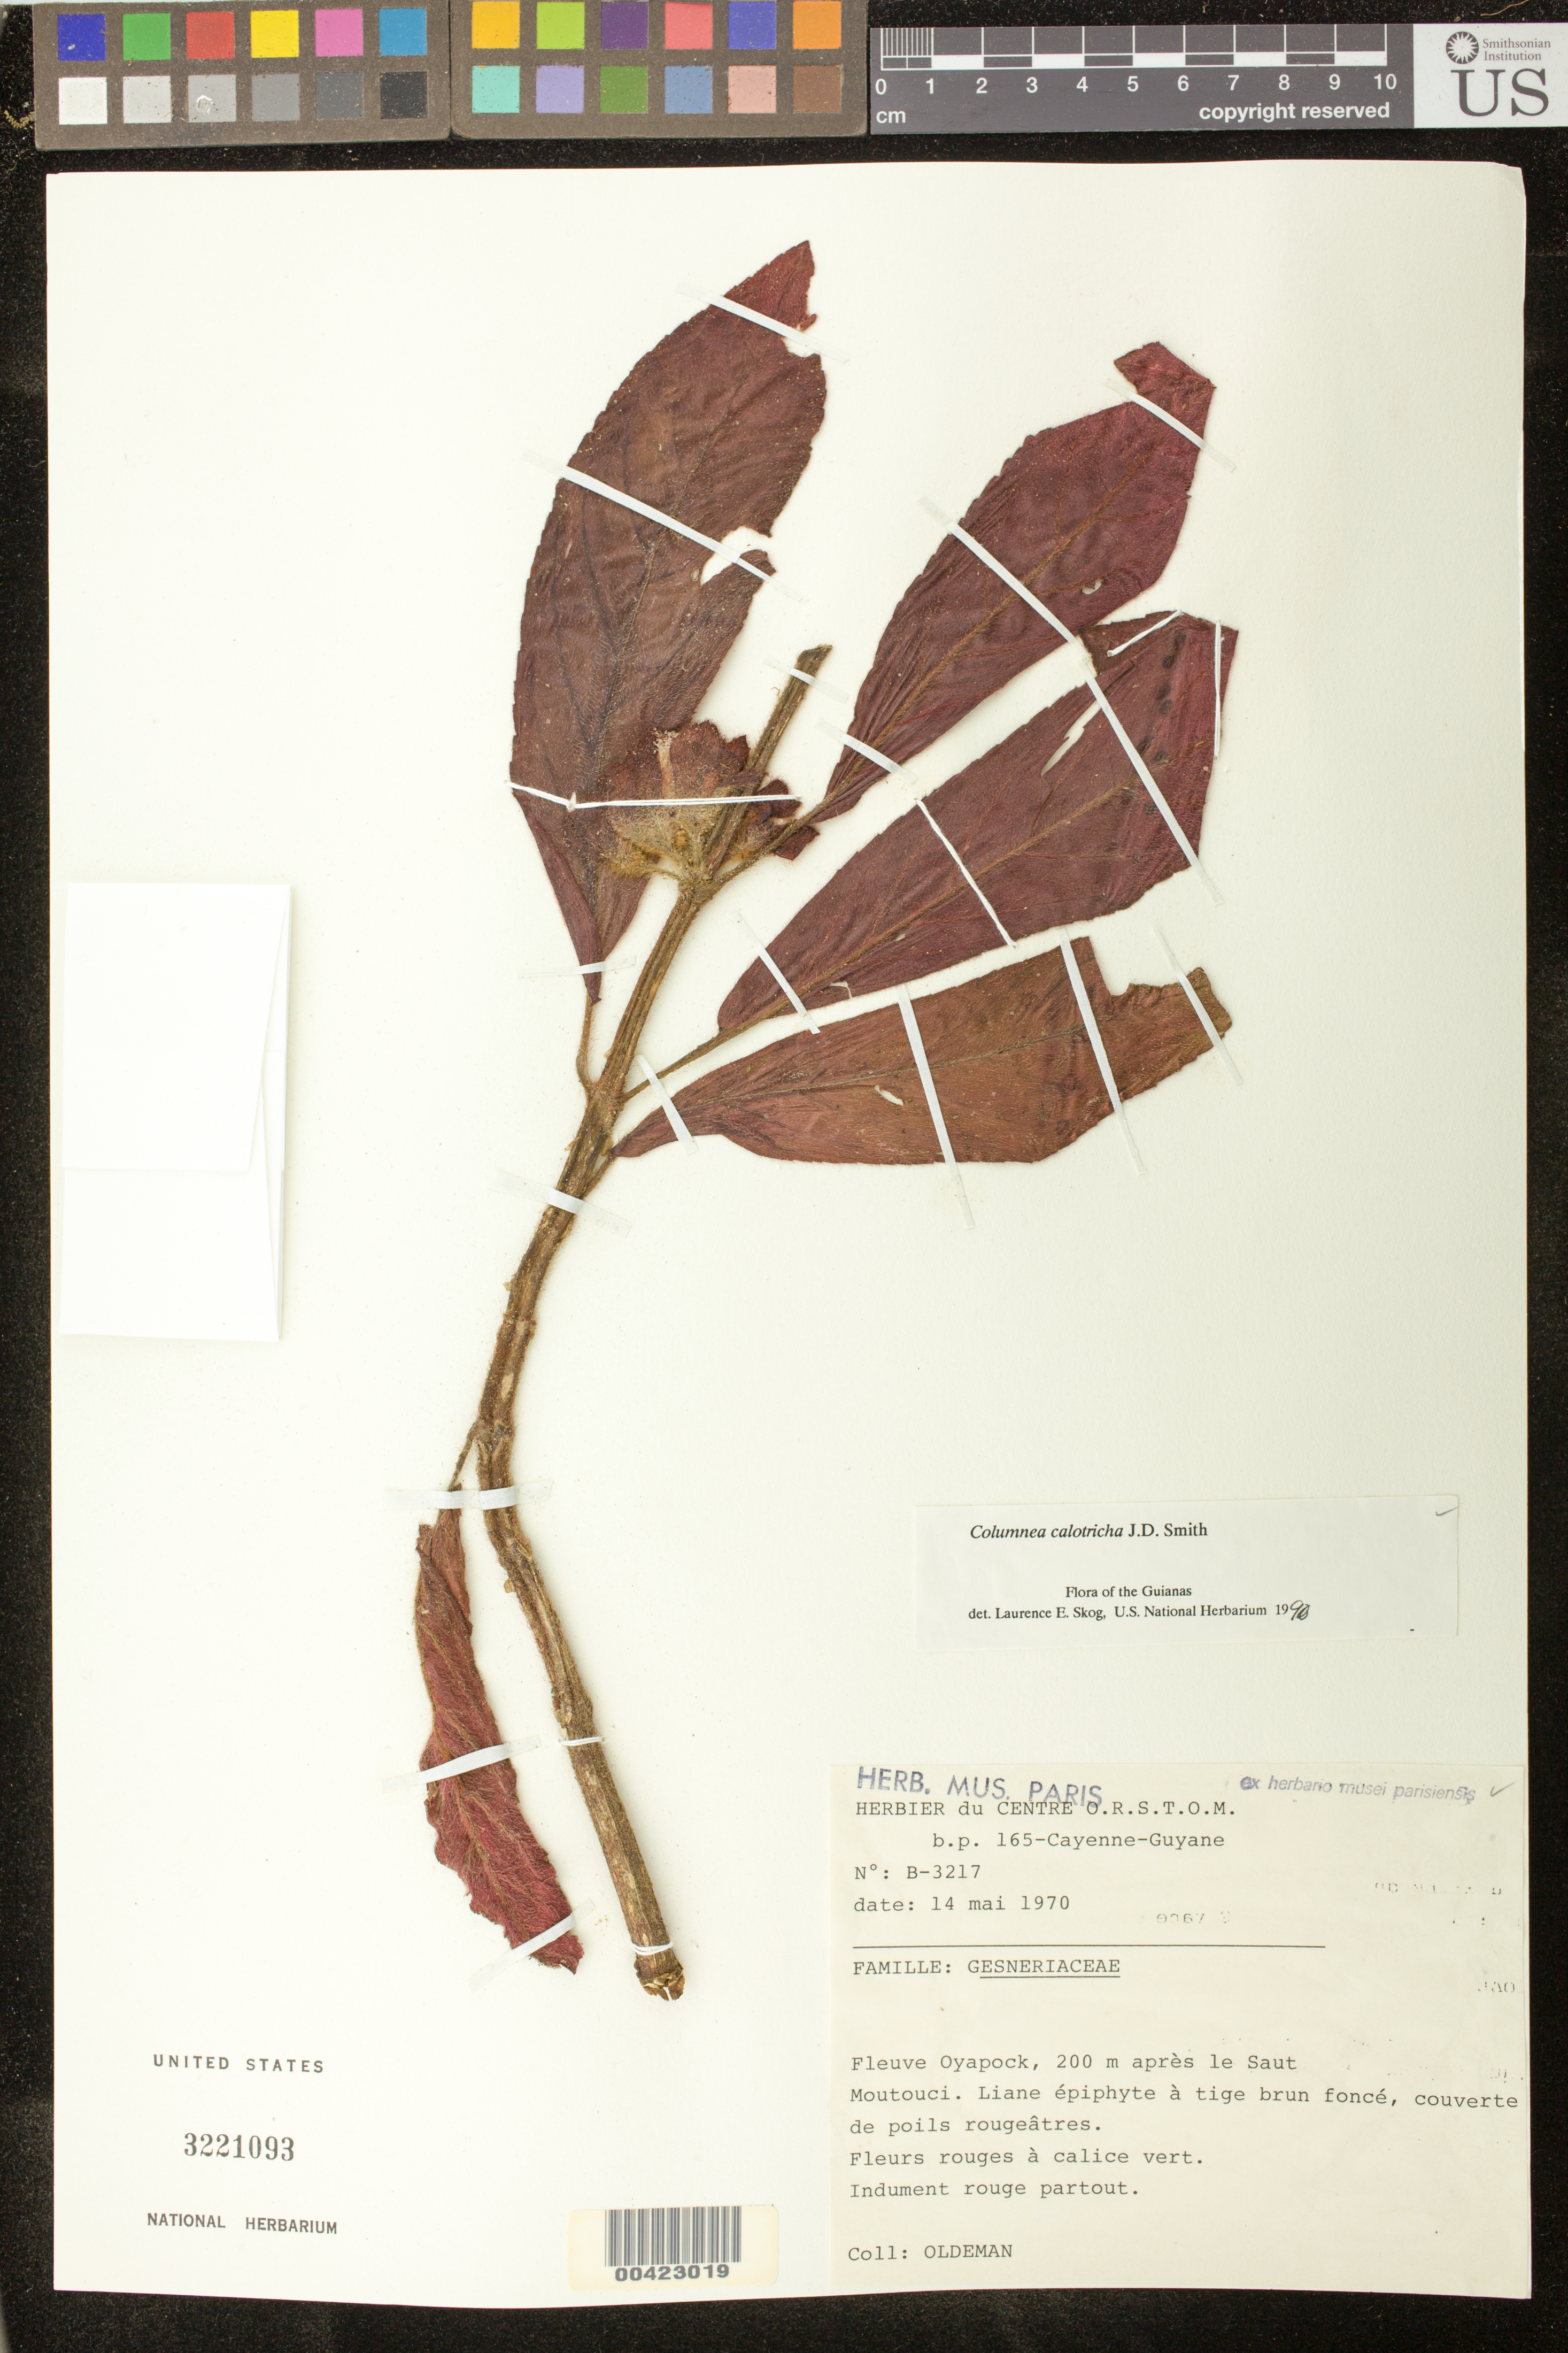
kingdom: Plantae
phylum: Tracheophyta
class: Magnoliopsida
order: Lamiales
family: Gesneriaceae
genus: Columnea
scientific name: Columnea calotricha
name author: Donn. Sm.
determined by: Skog, Laurence E.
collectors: R. Oldeman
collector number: B- 3217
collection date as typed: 14 May 1970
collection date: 1970-05-14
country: French Guiana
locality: Fleuve Oyapock, 200 m après le Saut Moutouci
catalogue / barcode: US 3221093